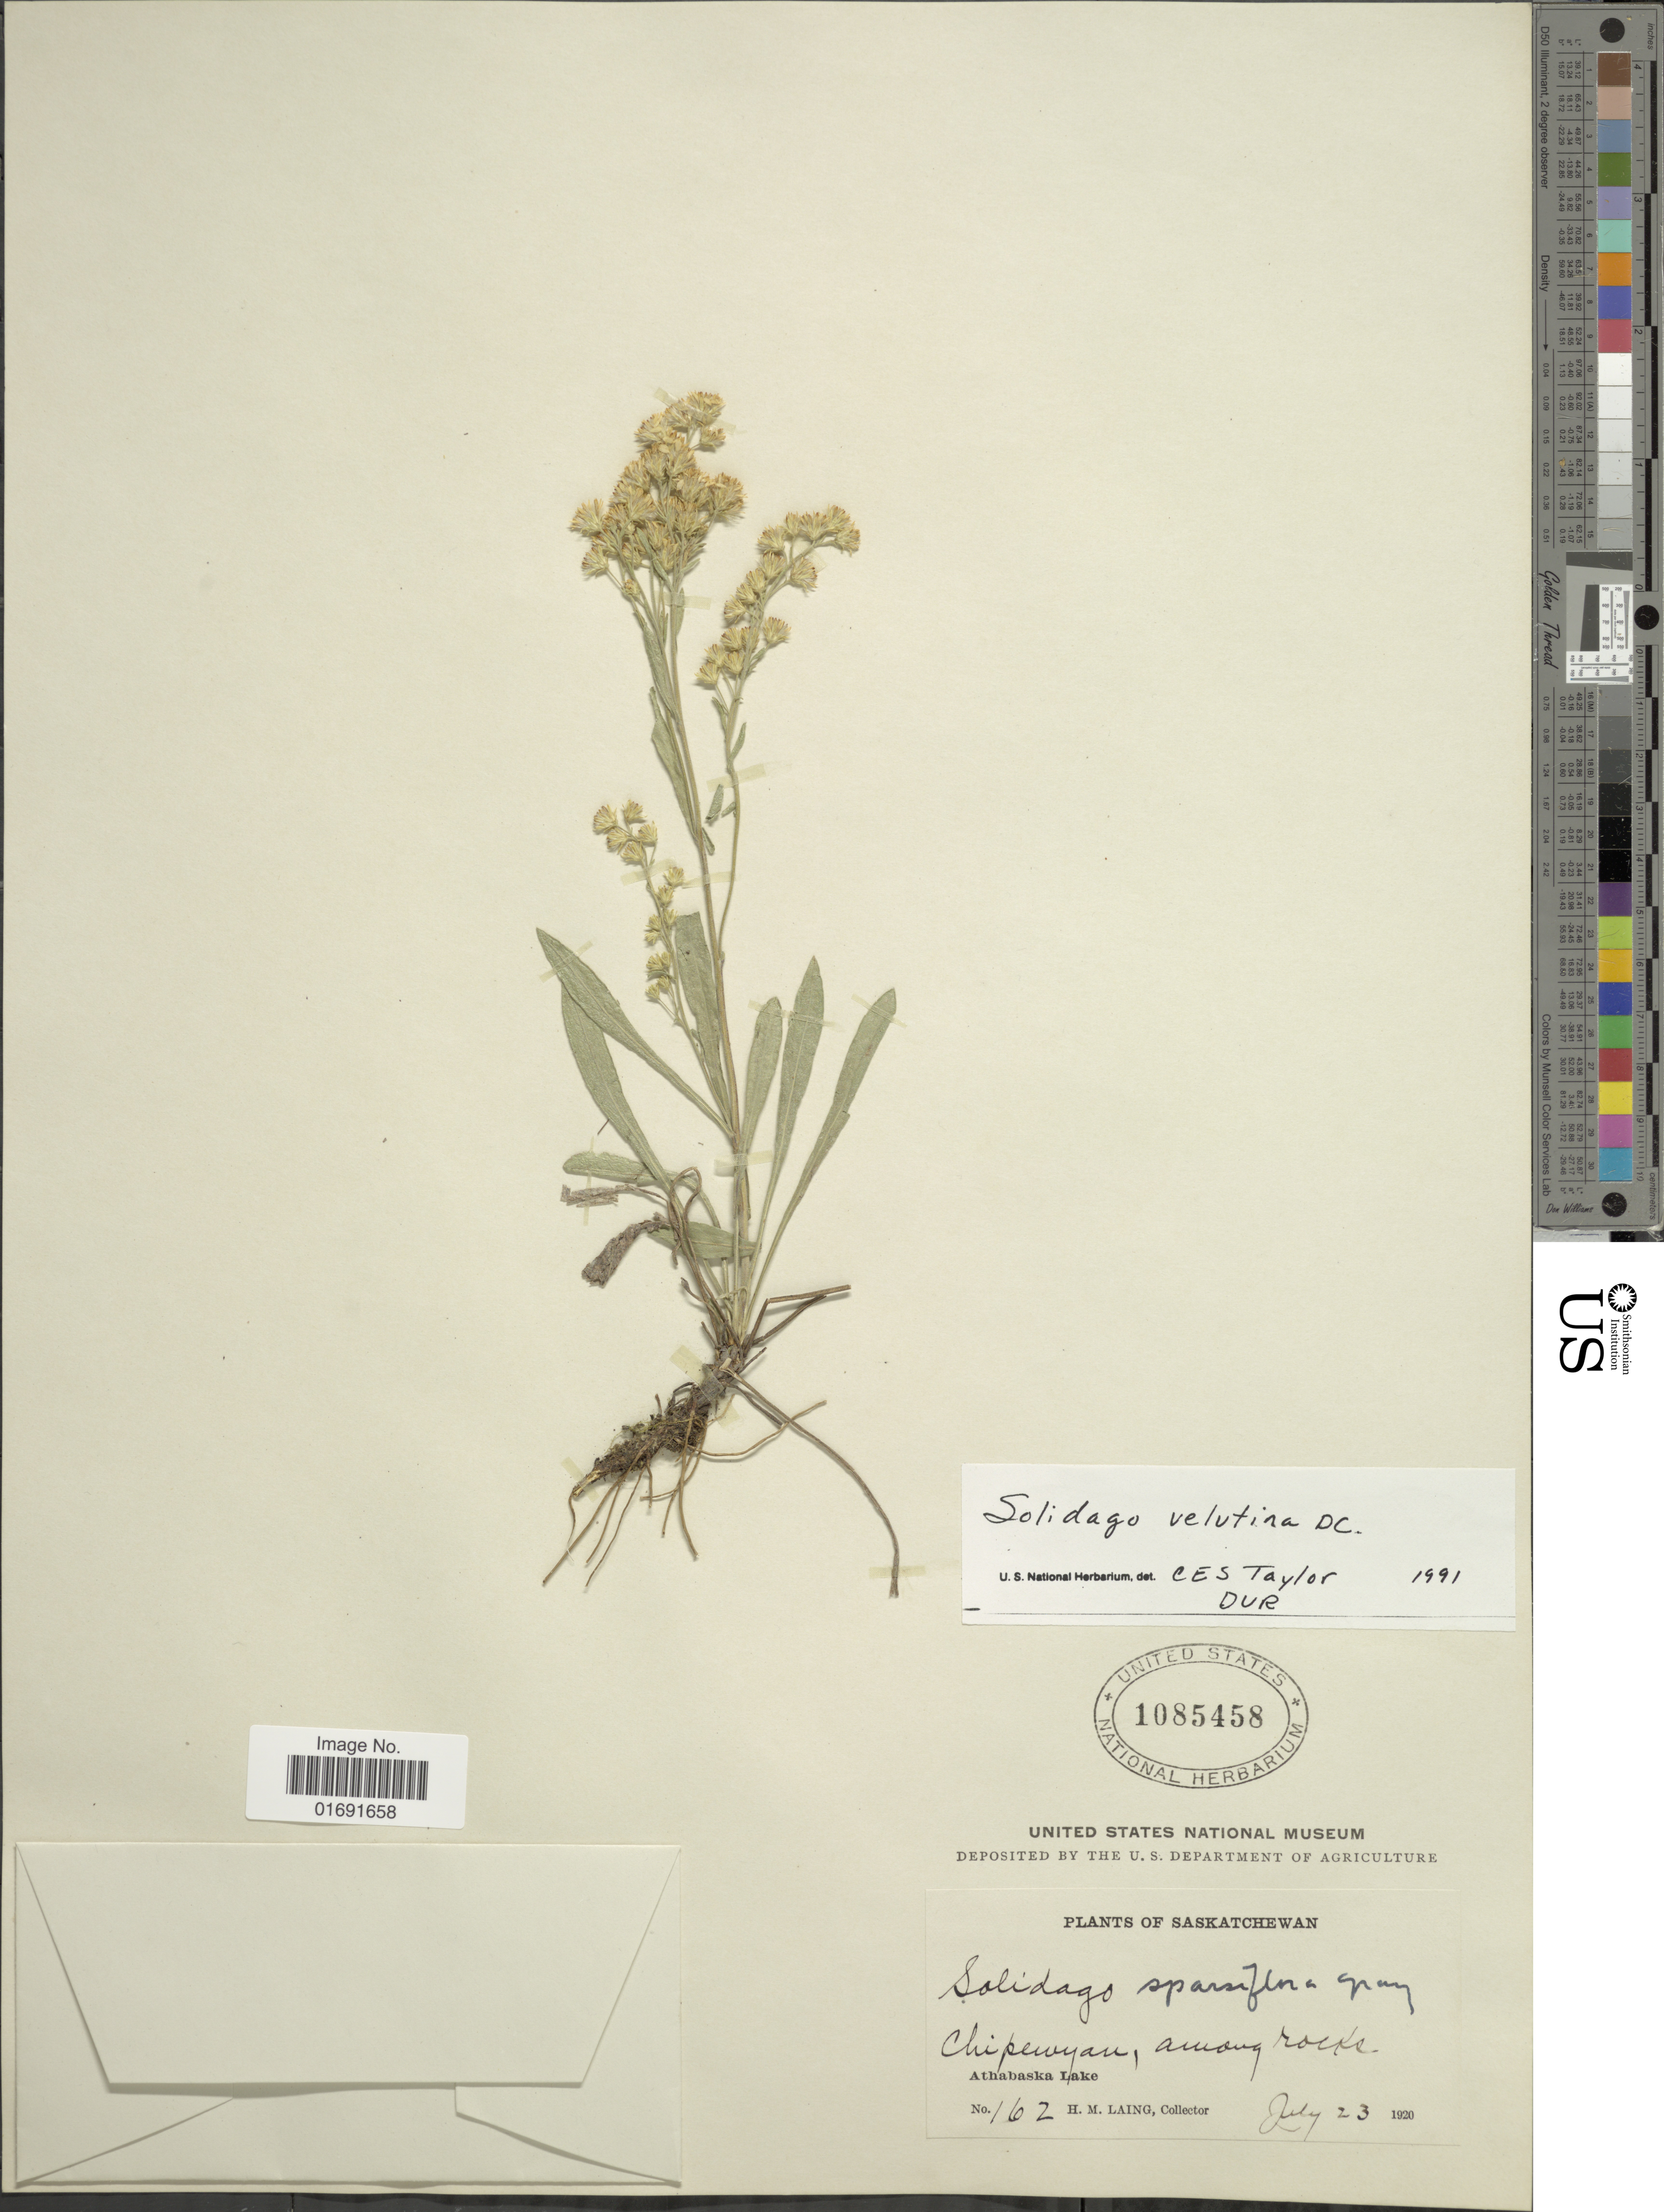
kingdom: Plantae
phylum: Tracheophyta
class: Magnoliopsida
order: Asterales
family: Asteraceae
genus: Solidago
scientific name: Solidago velutina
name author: DC.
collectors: H. Laing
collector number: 162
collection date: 1920-07-23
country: Canada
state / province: Saskatchewan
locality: Chipewyan, Athabaska Lake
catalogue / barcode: US 1085458